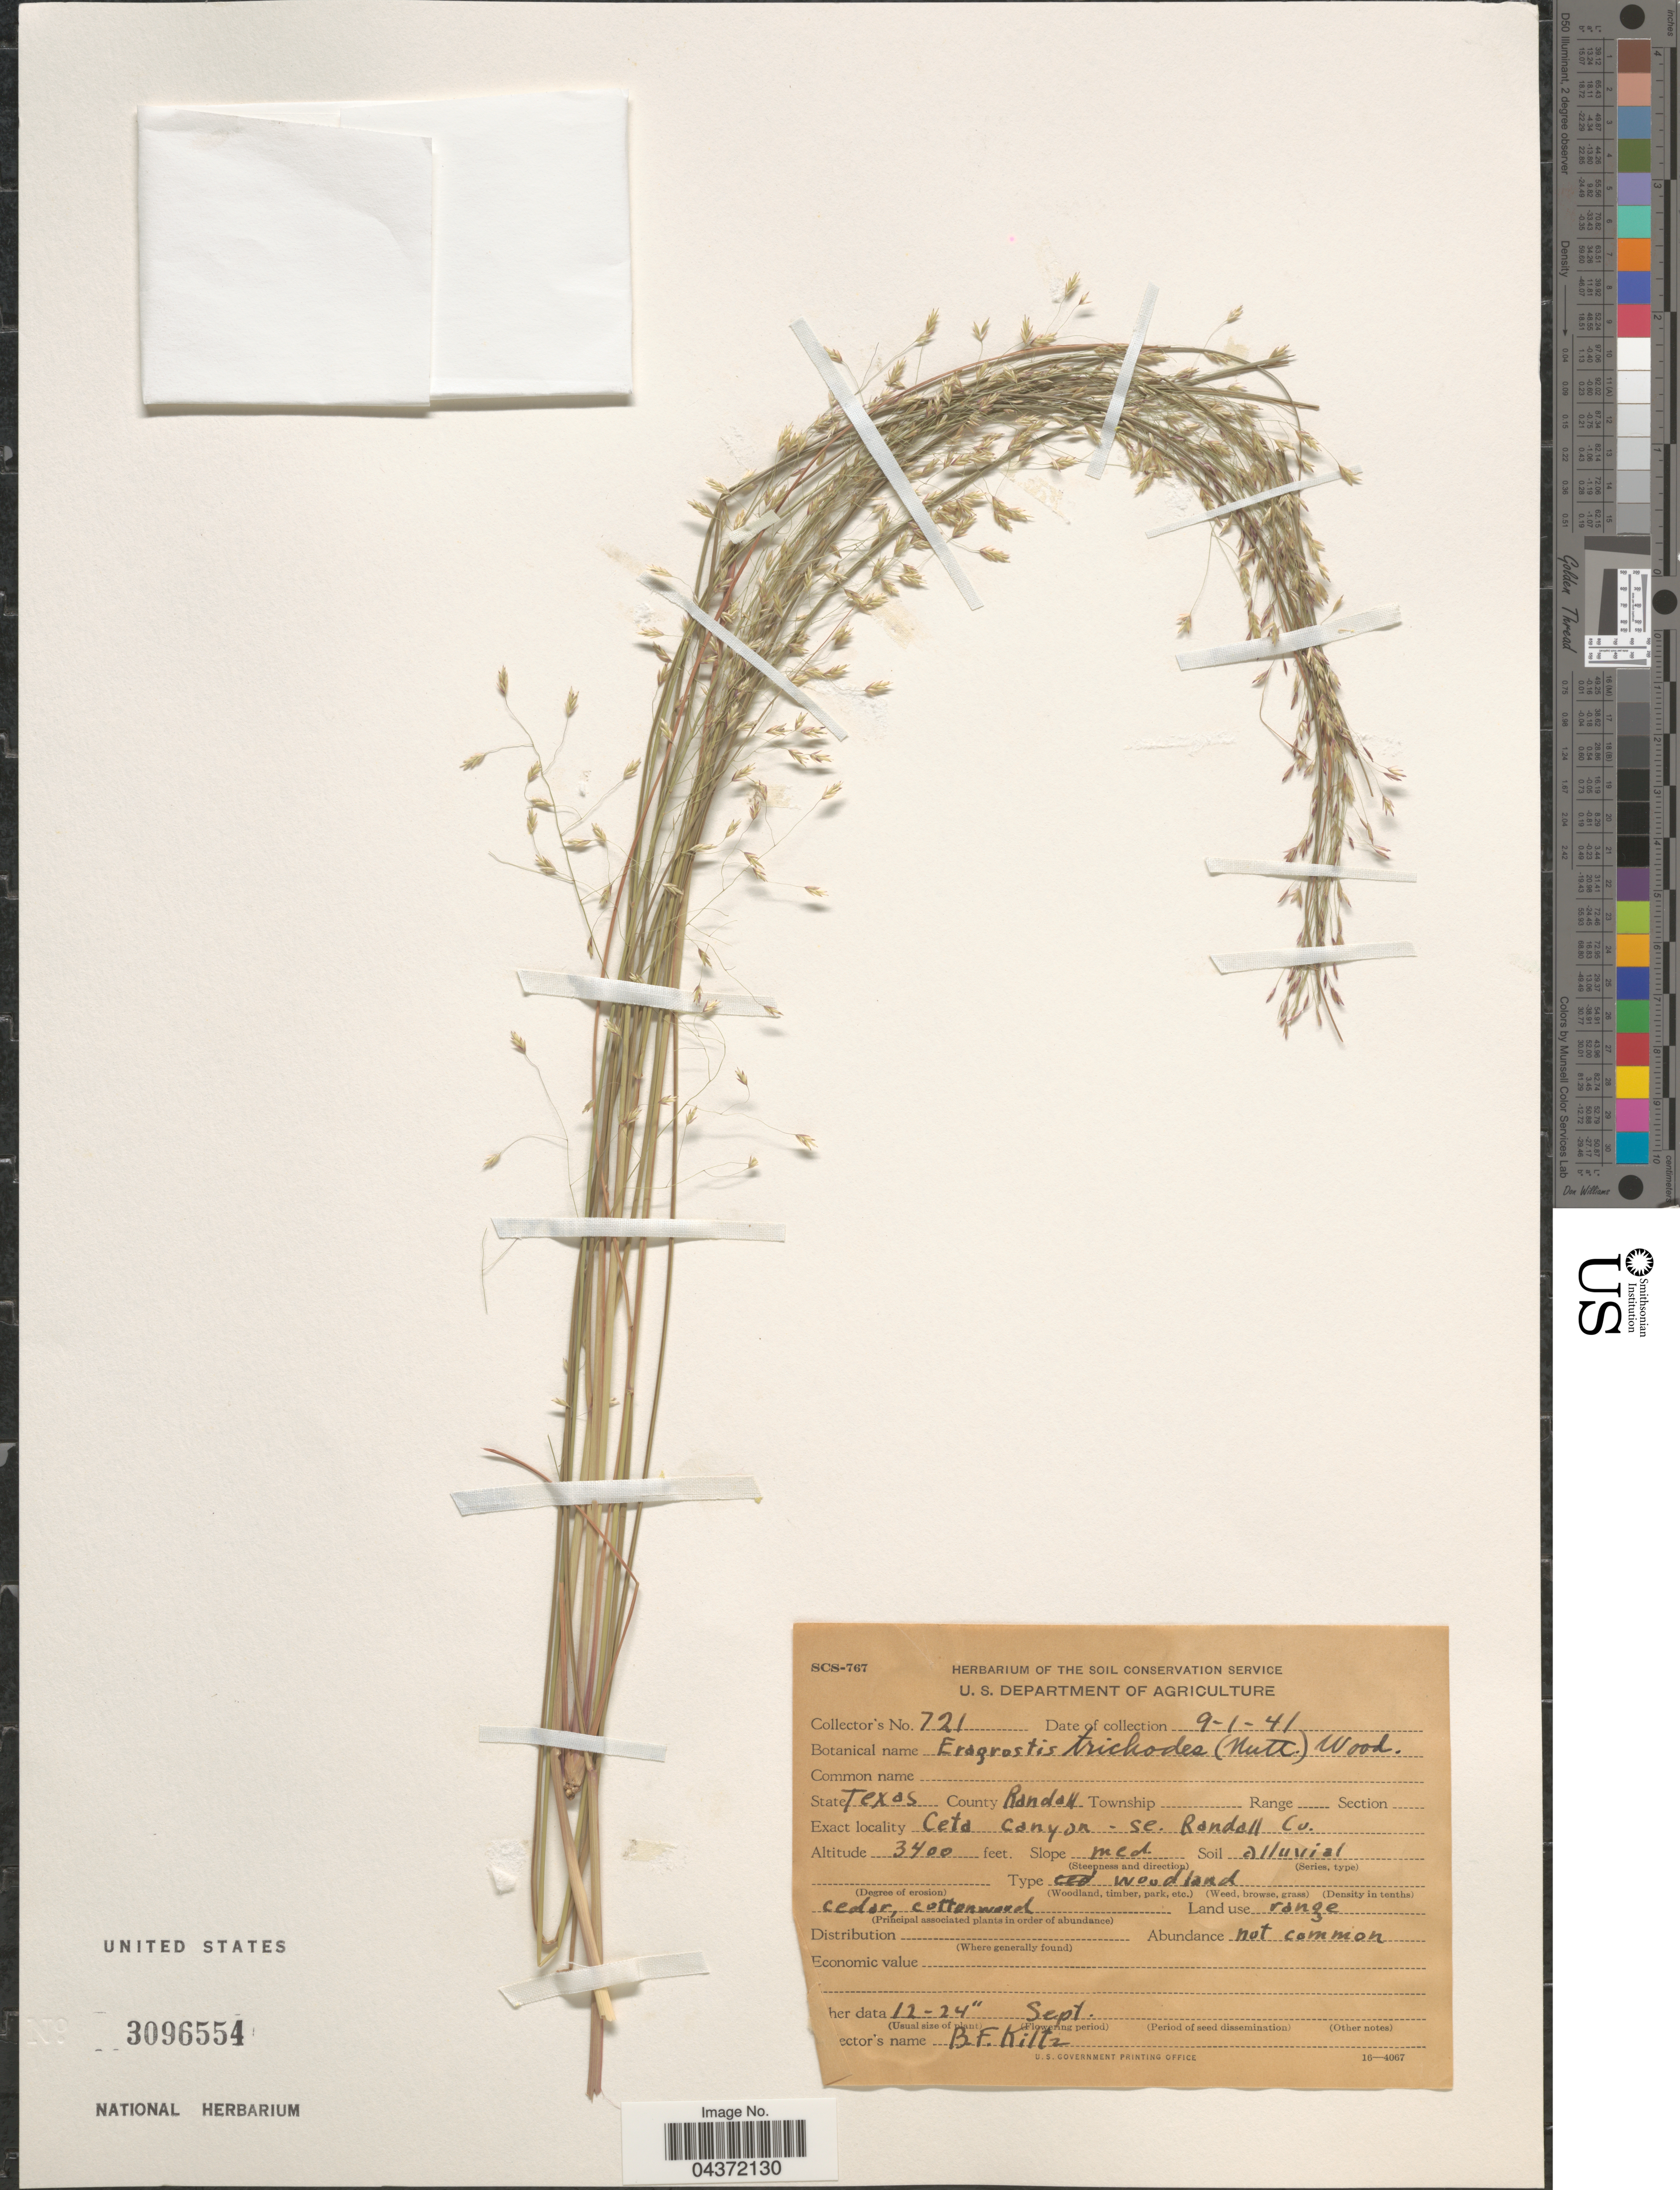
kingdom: Plantae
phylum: Tracheophyta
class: Liliopsida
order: Poales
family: Poaceae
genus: Eragrostis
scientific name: Eragrostis trichodes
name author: (Nutt.) Alph. Wood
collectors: B. Kiltz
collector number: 721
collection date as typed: Transcribed d/m/y: 1/9/41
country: United States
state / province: Texas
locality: County Randall. Ceta canyon - se. Randall Co.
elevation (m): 1036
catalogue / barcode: US 3096554